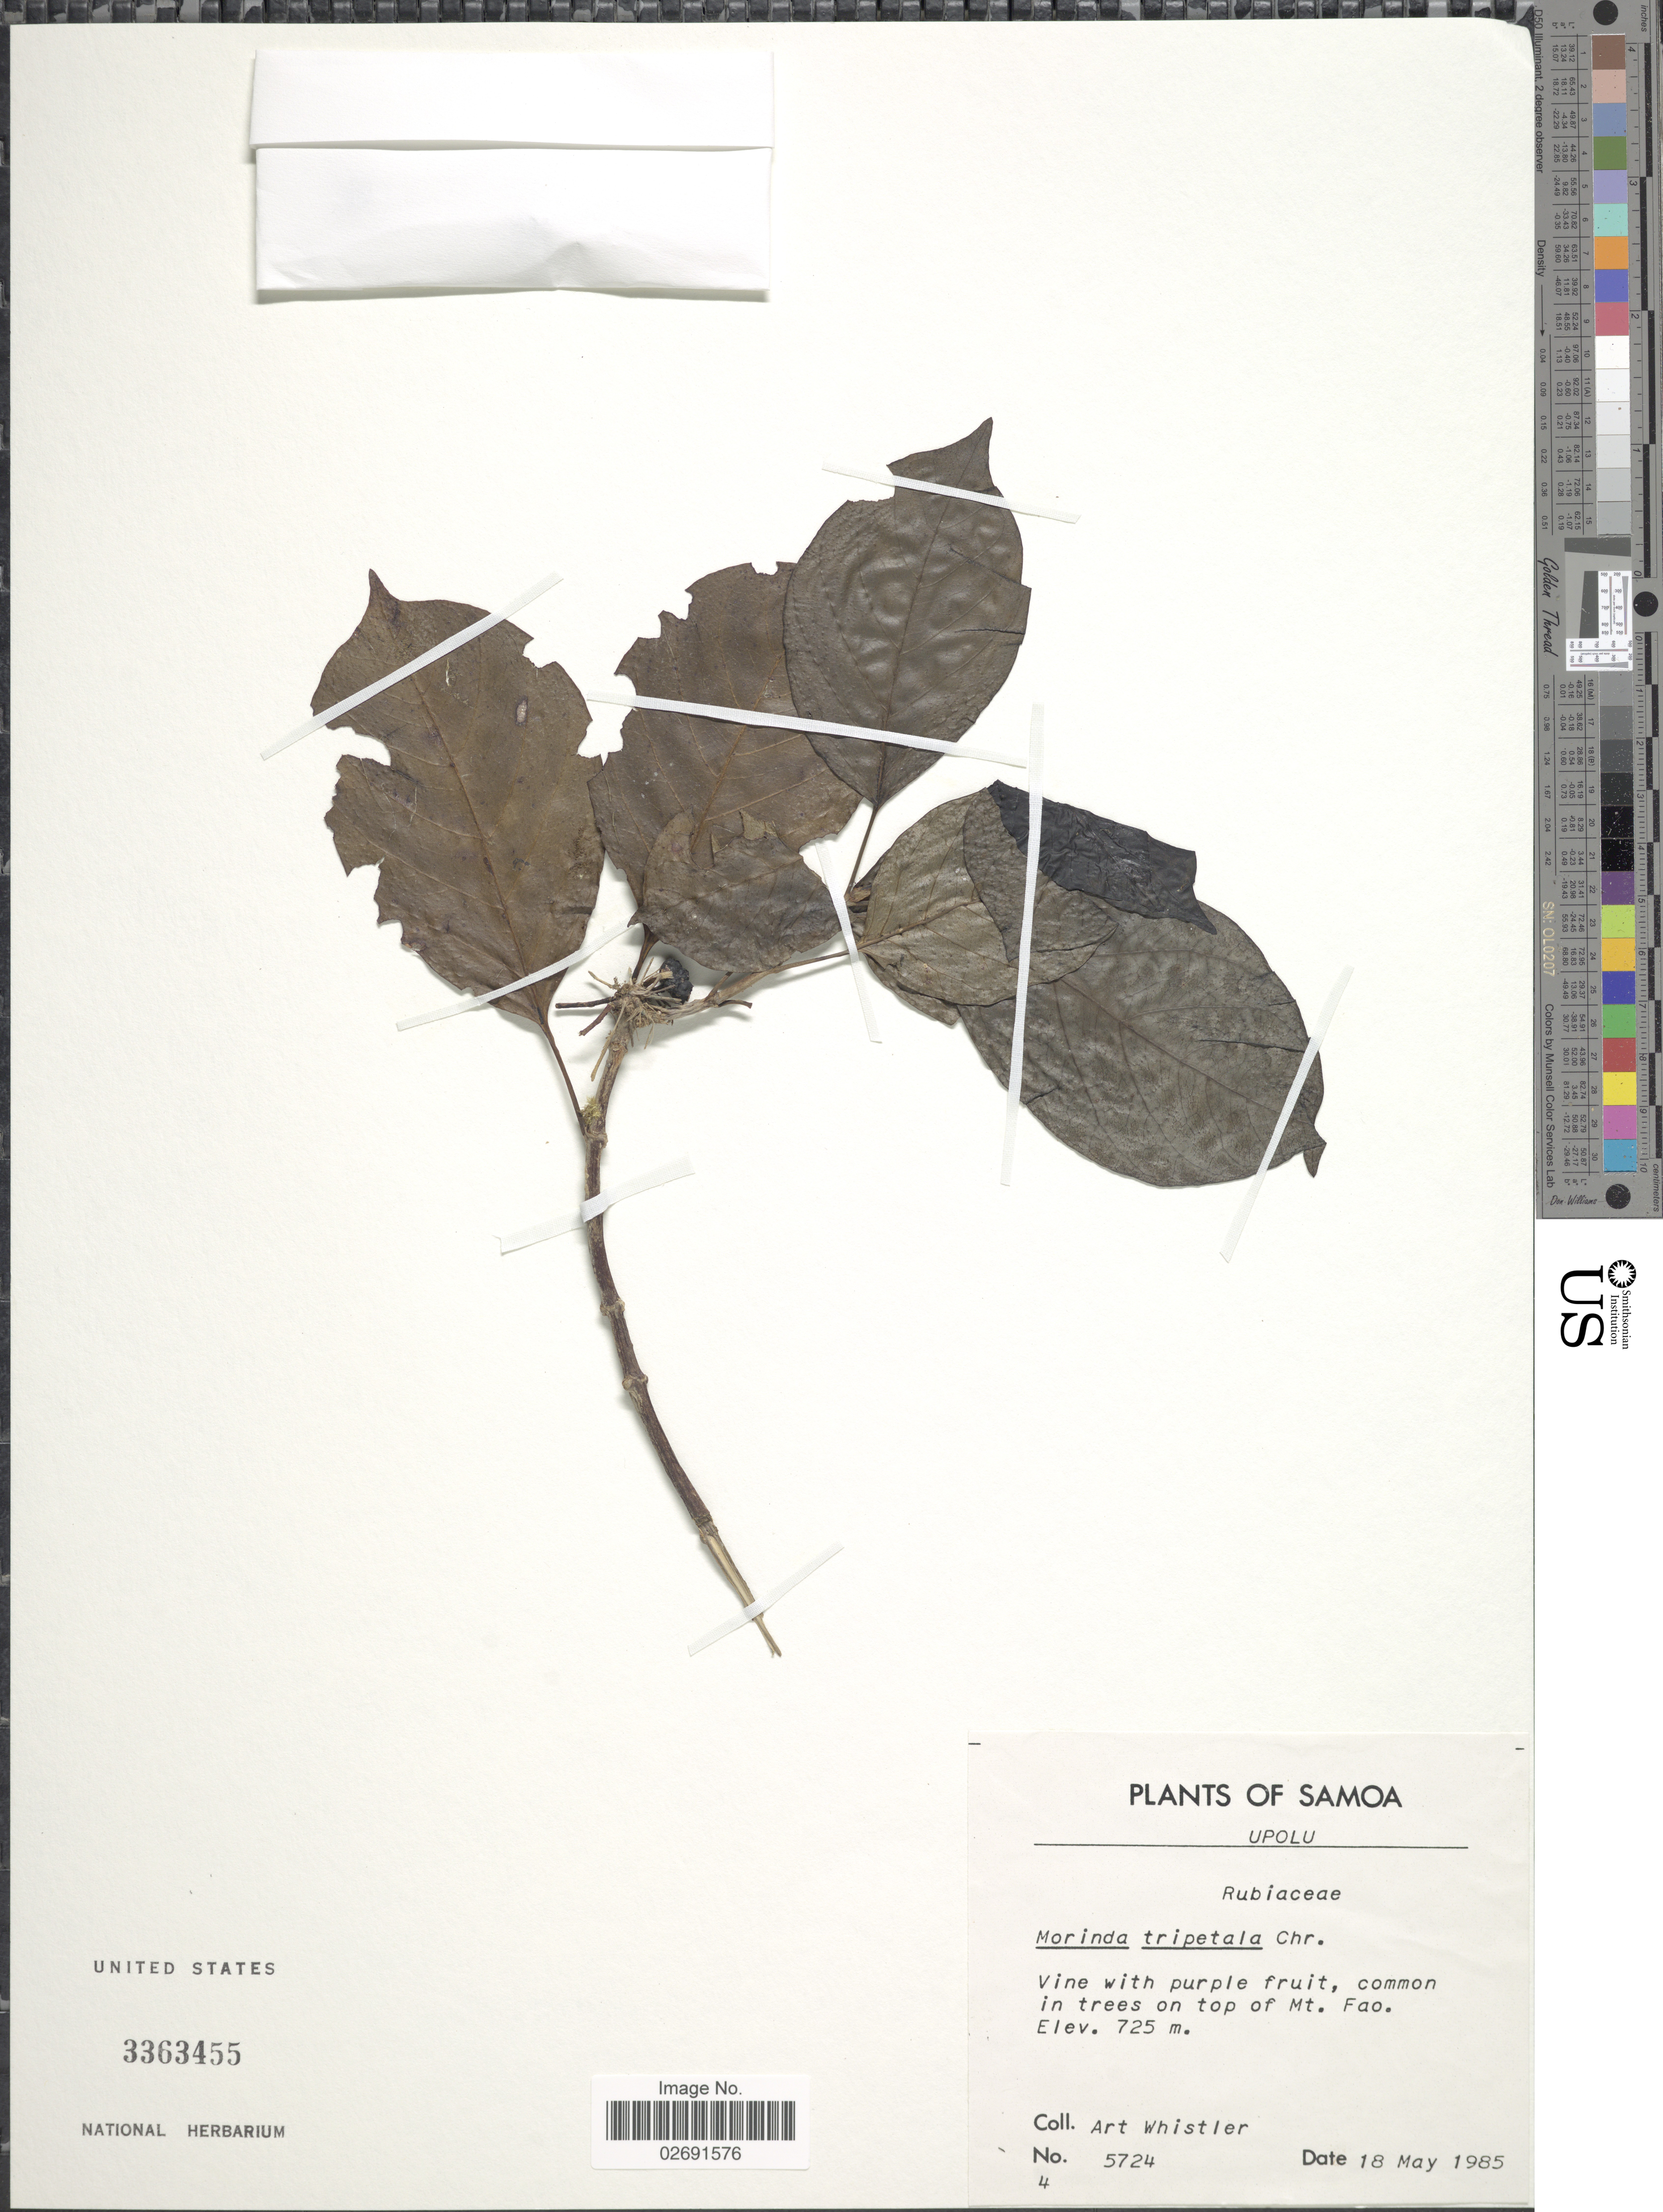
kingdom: Plantae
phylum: Tracheophyta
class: Magnoliopsida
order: Gentianales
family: Rubiaceae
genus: Gynochthodes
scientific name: Gynochthodes bucidifolia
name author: (A. Gray) Razafim. & B. Bremer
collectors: A. Whistler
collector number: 5724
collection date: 1985-05-18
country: Samoa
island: Upolu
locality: Samoa, Upolu, in trees on top of Mt. Fao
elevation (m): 725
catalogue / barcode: US 3363455